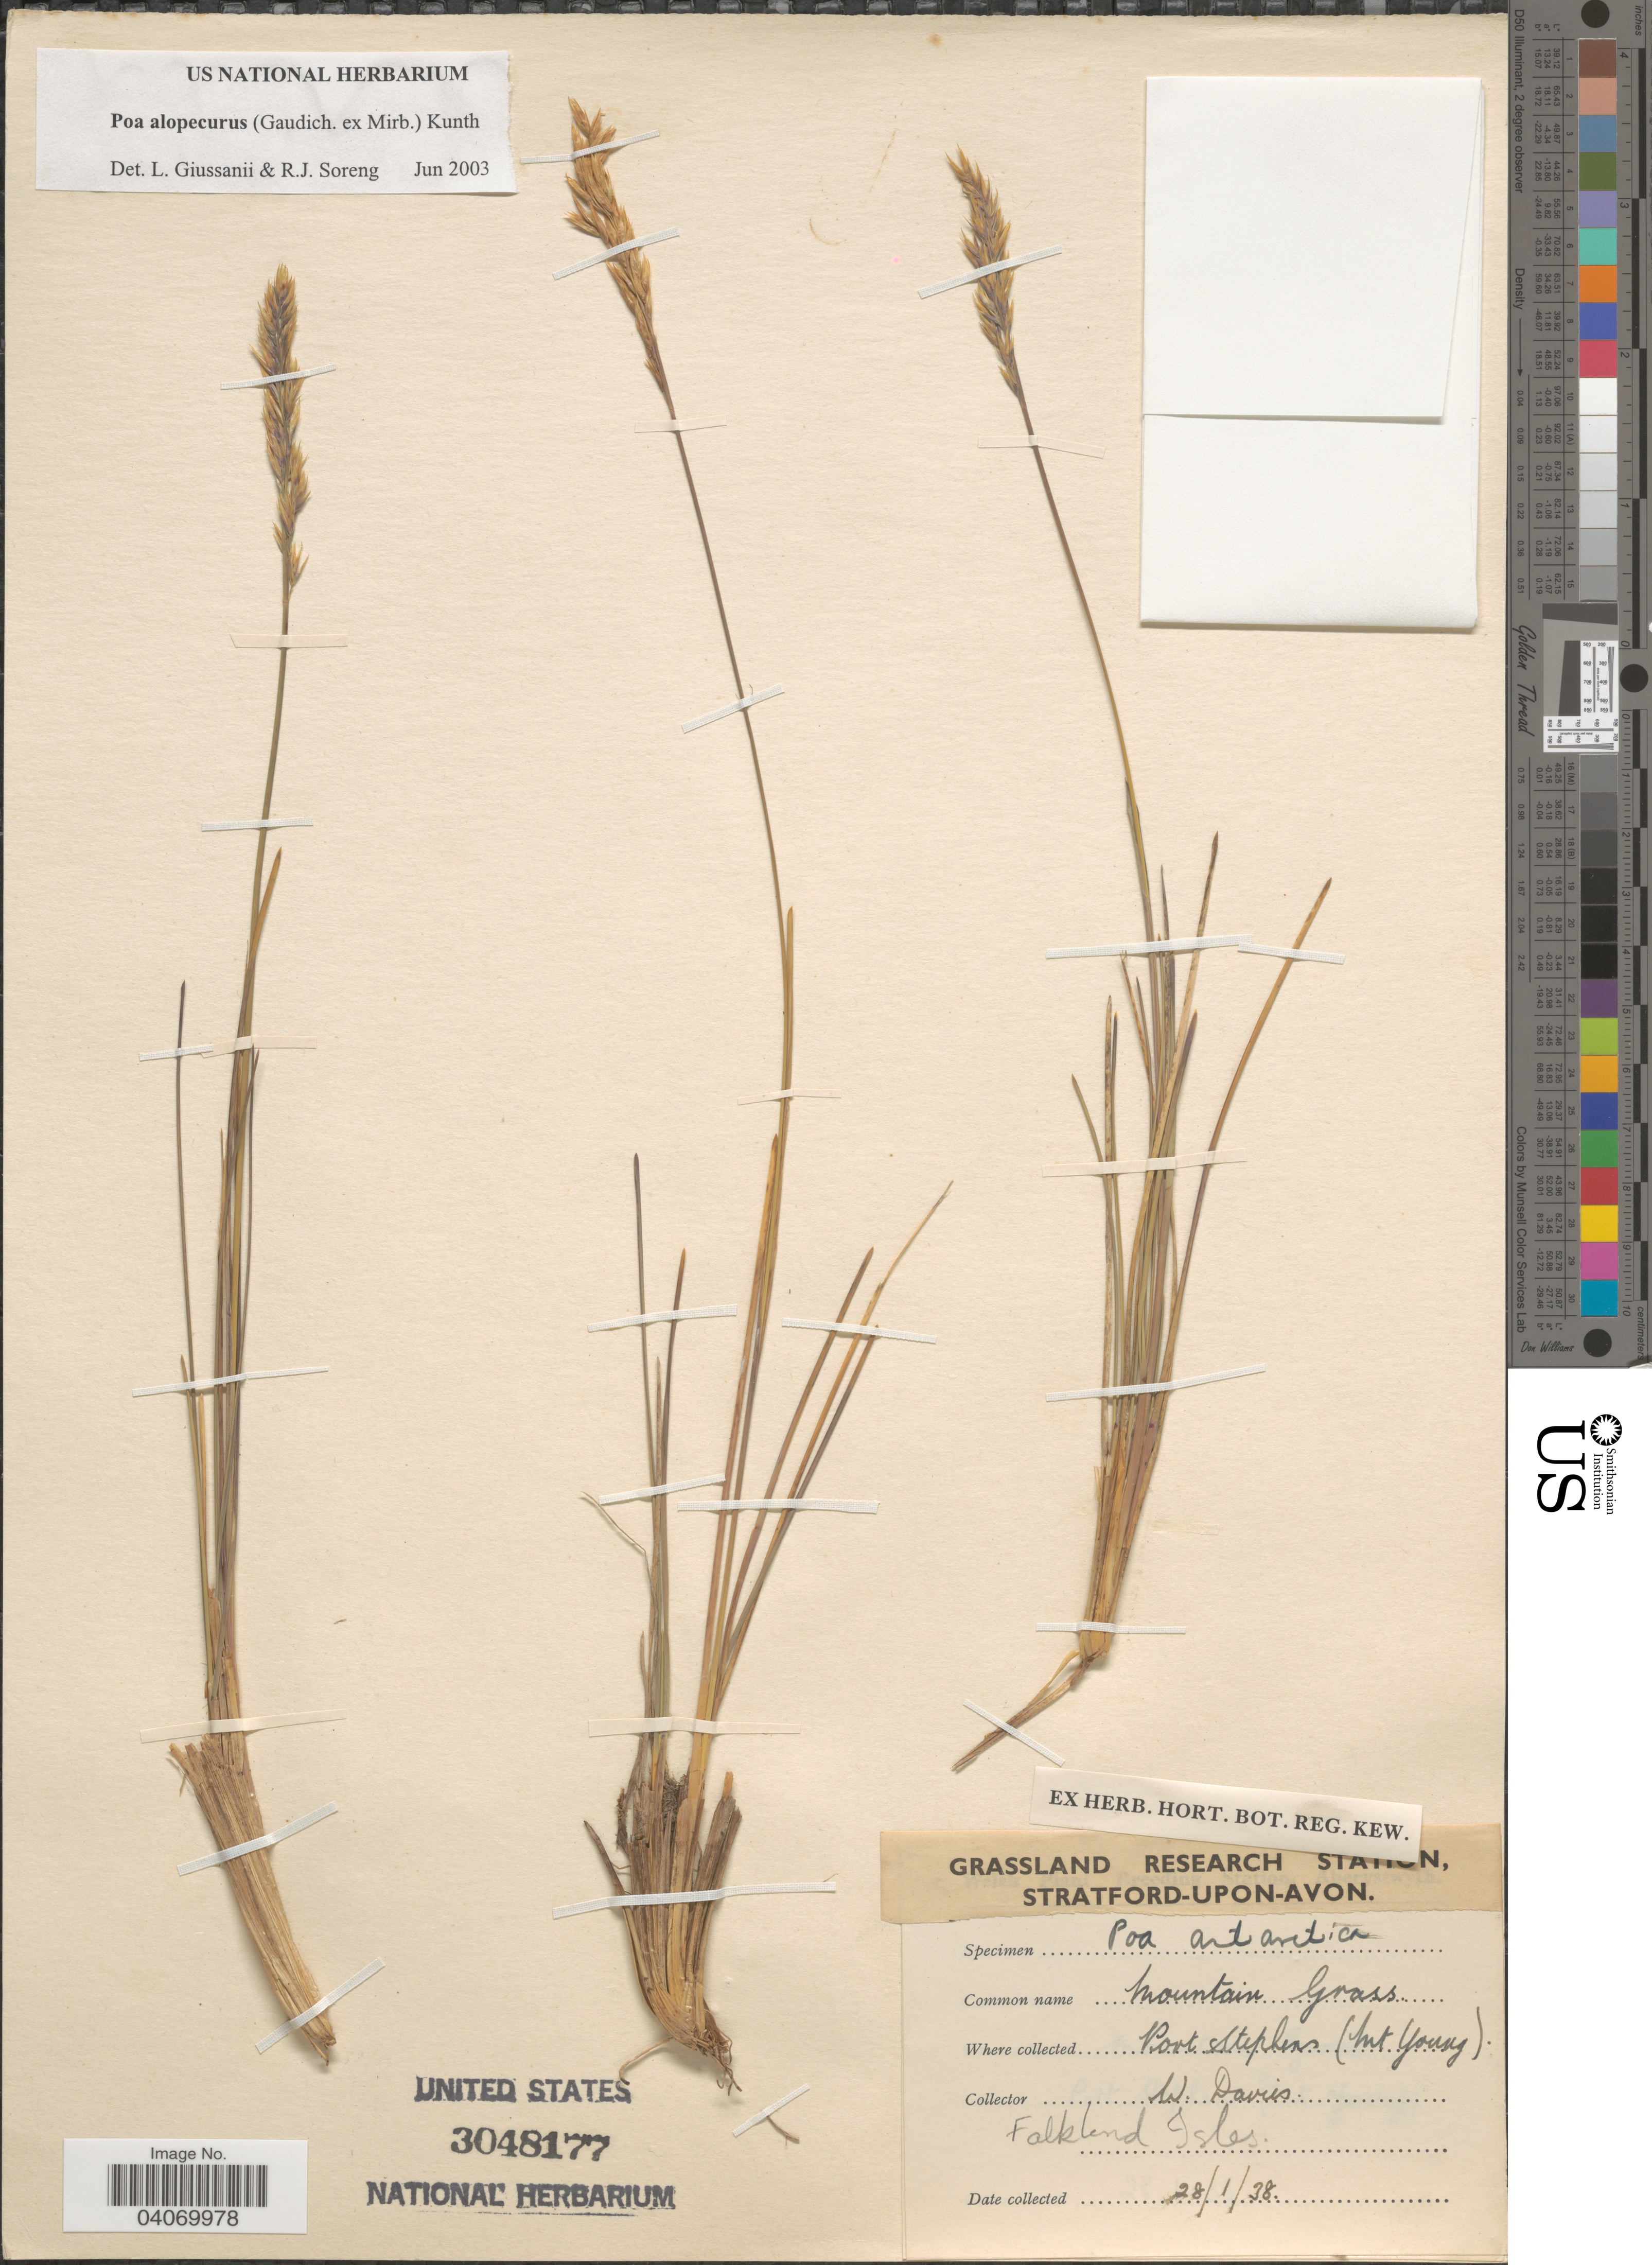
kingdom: Plantae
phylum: Tracheophyta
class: Liliopsida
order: Poales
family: Poaceae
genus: Poa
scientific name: Poa alopecurus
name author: (Gaudich. ex Mirb.) Kunth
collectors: W. Davis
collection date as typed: Transcribed d/m/y: 28/1/38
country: Falkland Islands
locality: Grassland Research S [illegible text]n, Stratford-Upon-Avon. [unsure placement] Port Stephens (Mt Young).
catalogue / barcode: US 3048177